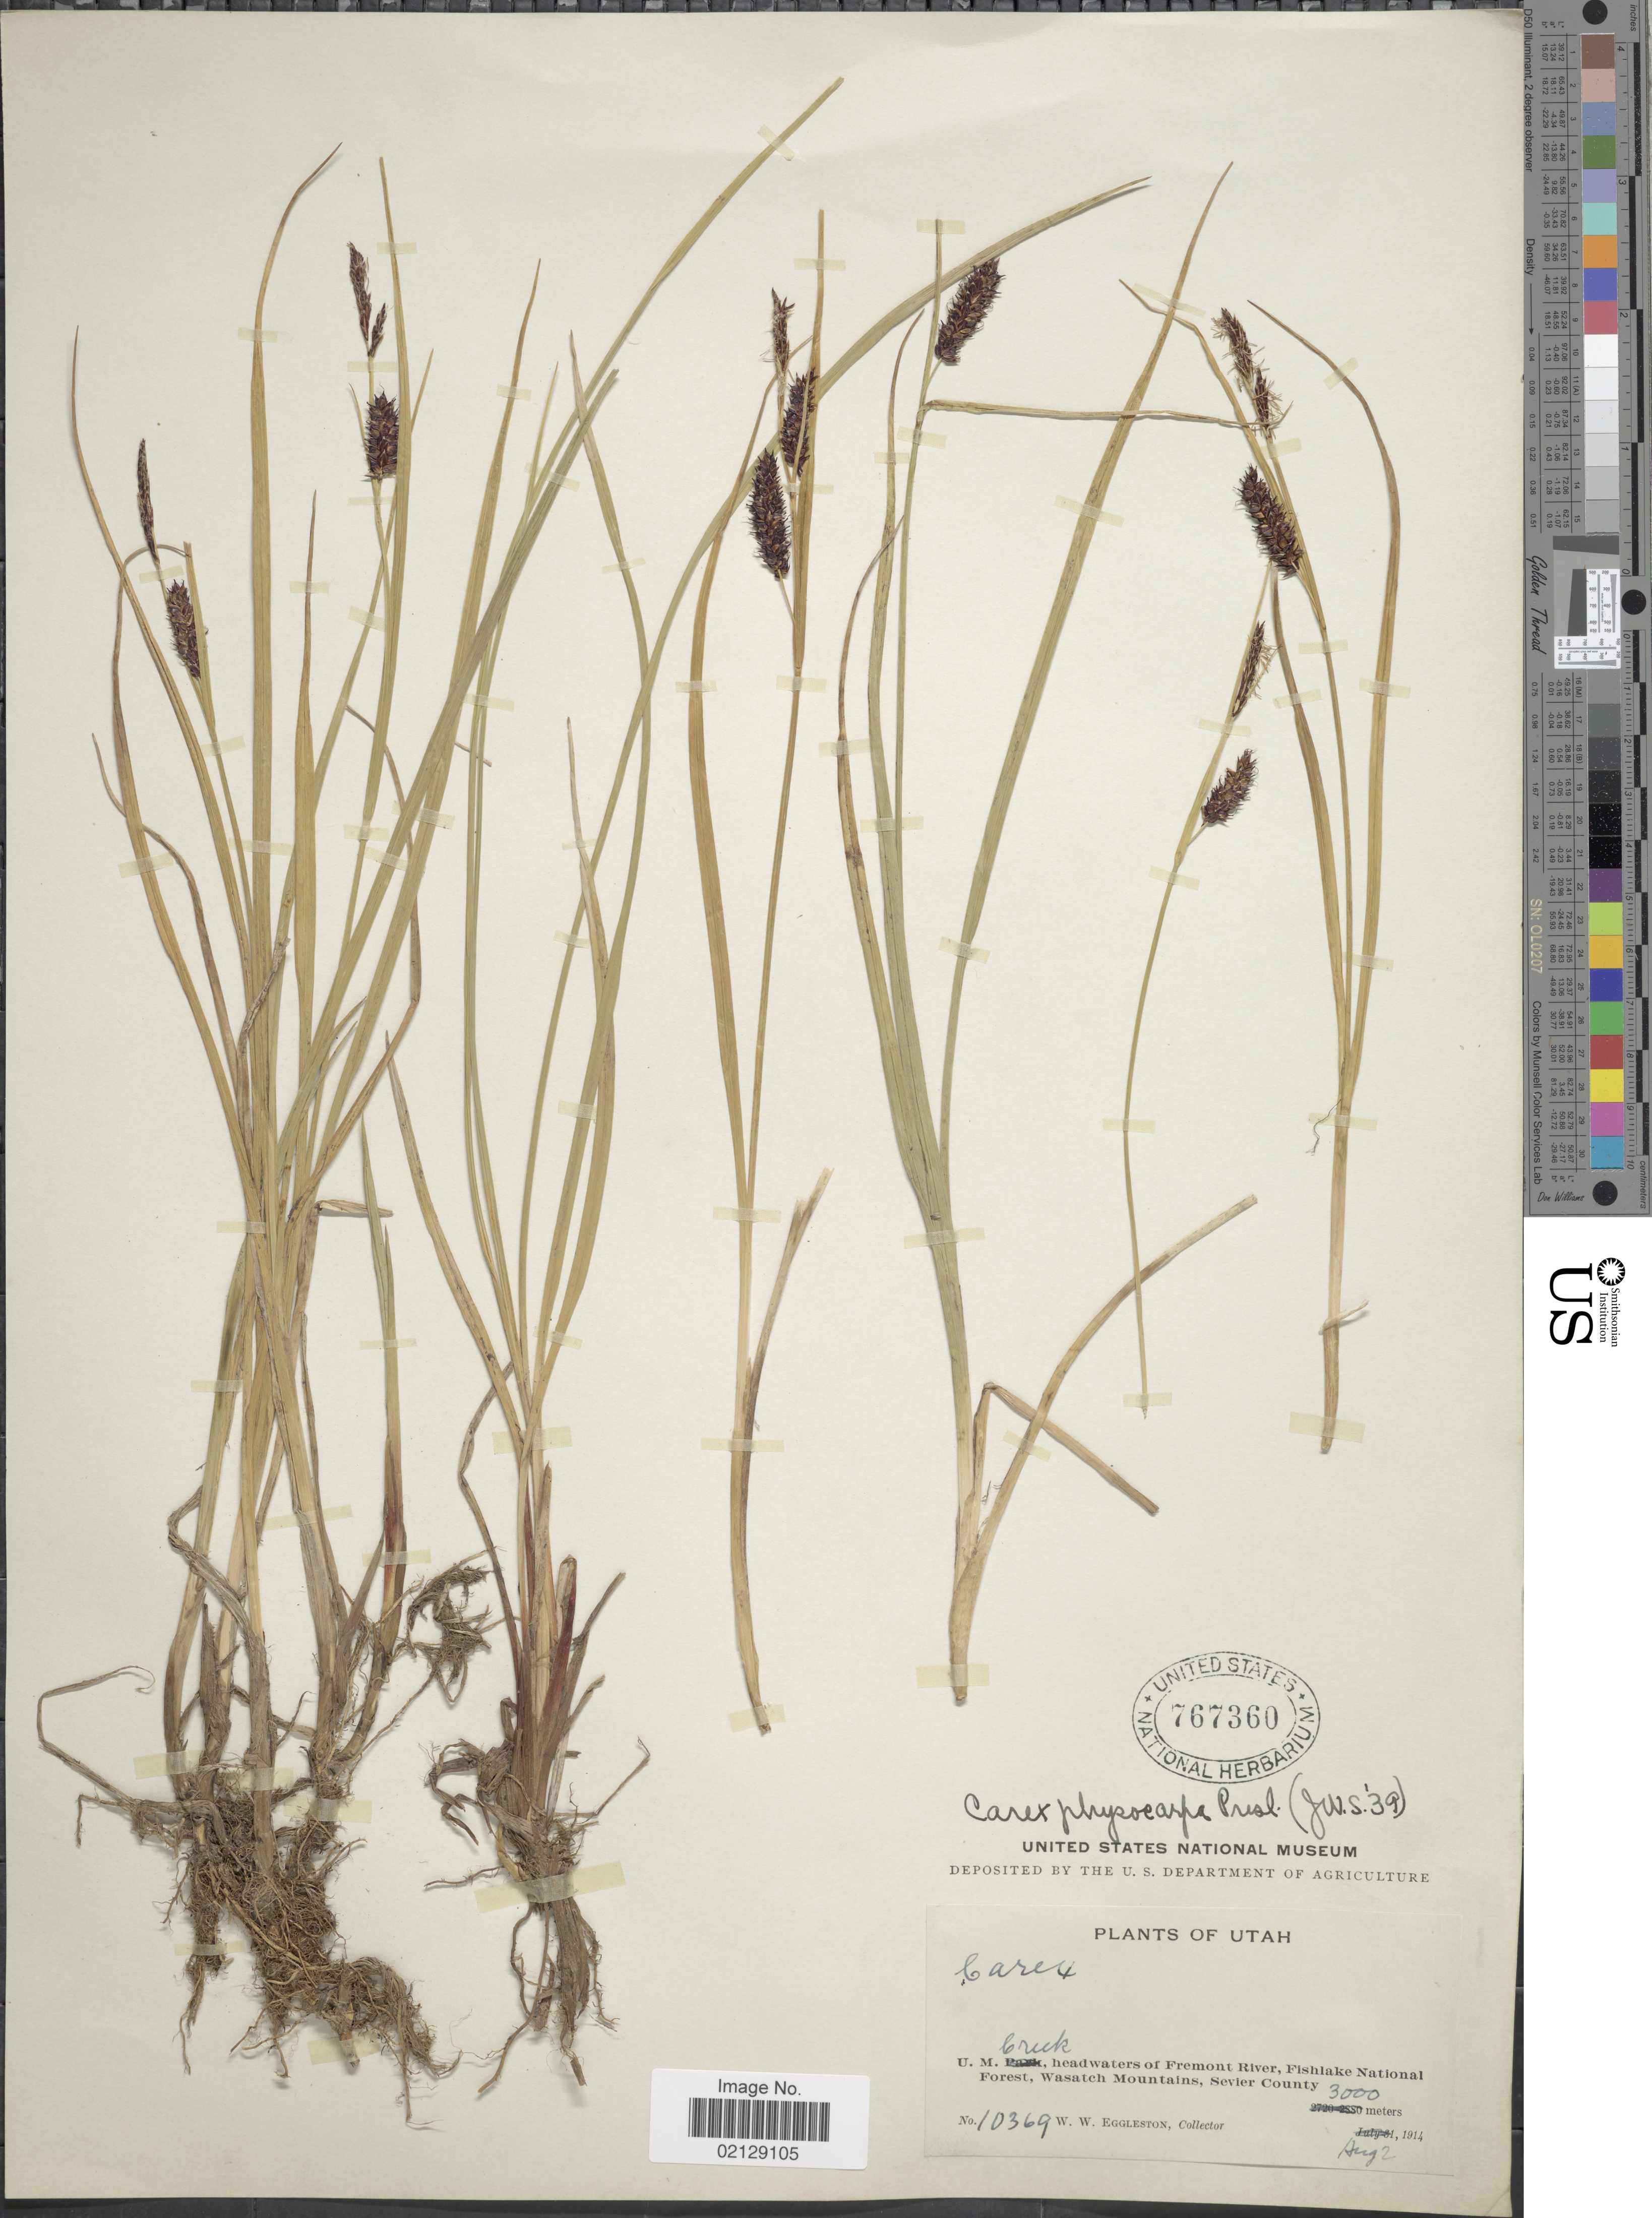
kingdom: Plantae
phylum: Tracheophyta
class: Liliopsida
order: Poales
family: Cyperaceae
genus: Carex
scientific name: Carex saxatilis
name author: L.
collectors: W. W. Eggleston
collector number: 10369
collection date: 1914-08-02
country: United States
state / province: Utah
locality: U.M. Creek, headwaters of Fremont River, Fishlake National Forest, Wasatch Mountains, Sevier County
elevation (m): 3000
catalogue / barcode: US 767360